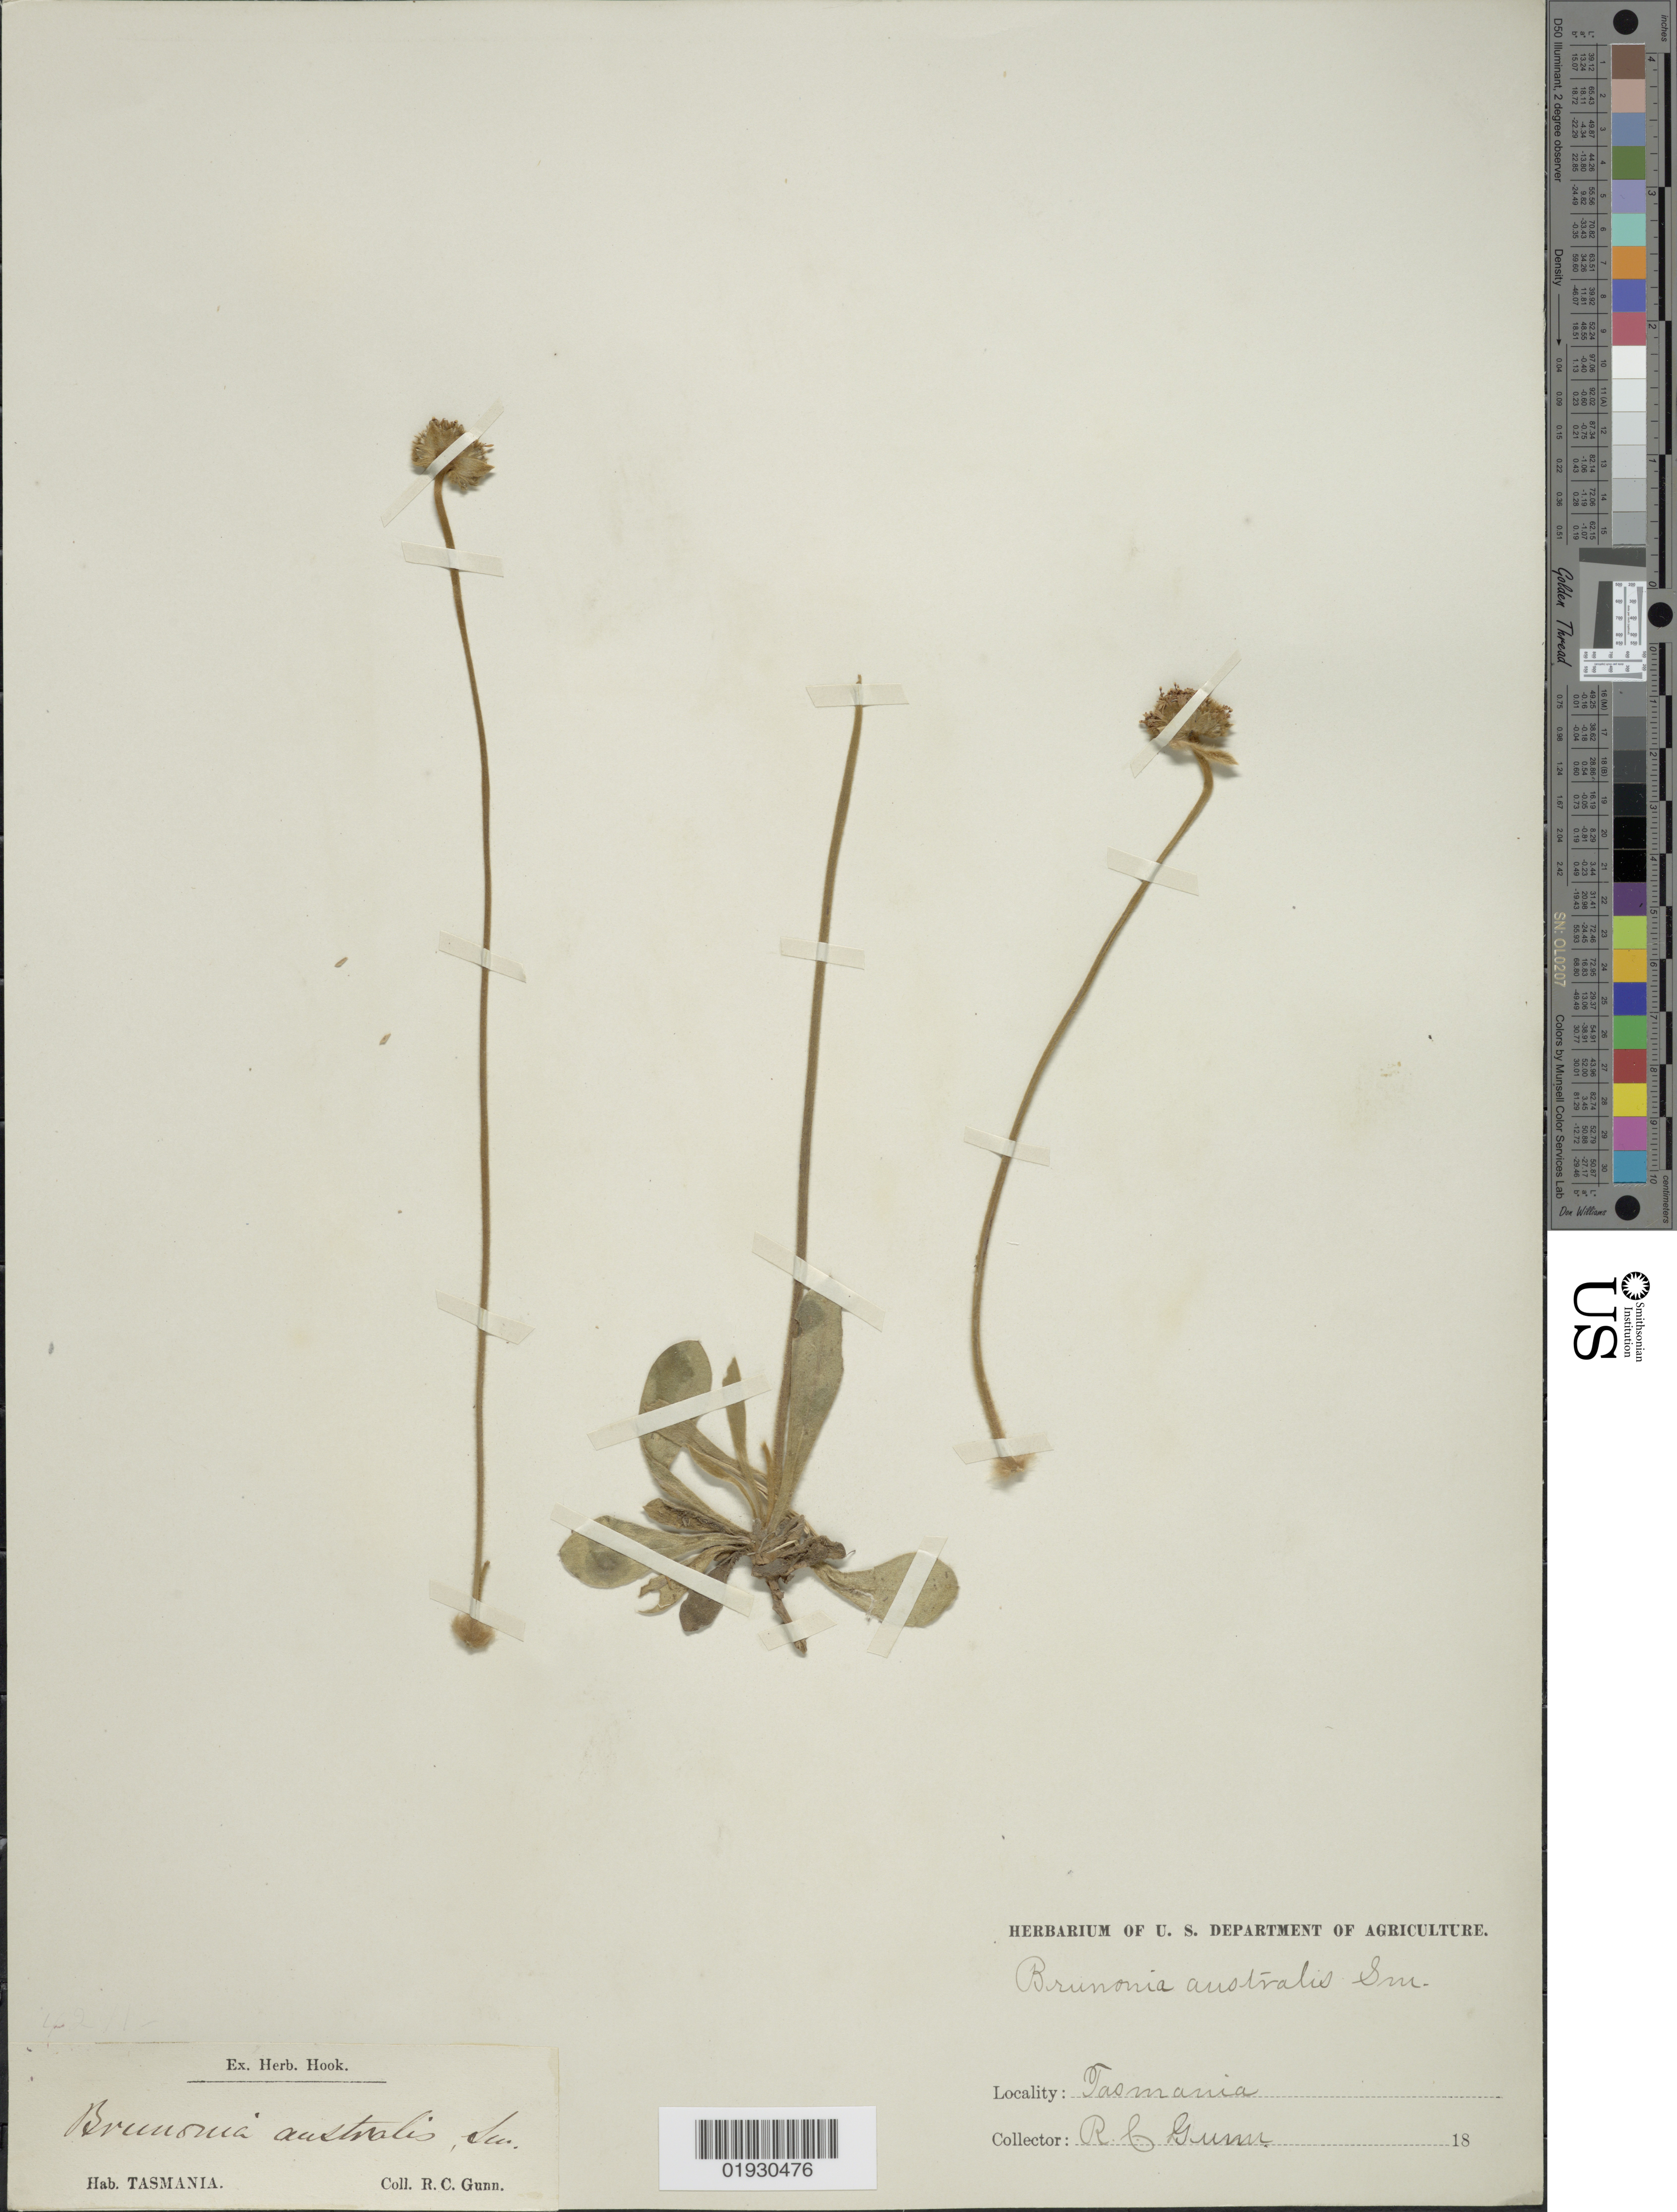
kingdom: Plantae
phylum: Tracheophyta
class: Magnoliopsida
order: Asterales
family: Goodeniaceae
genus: Brunonia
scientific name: Brunonia australis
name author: Sm. ex R. Br.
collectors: R. Gunn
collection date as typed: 18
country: Australia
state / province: Tasmania